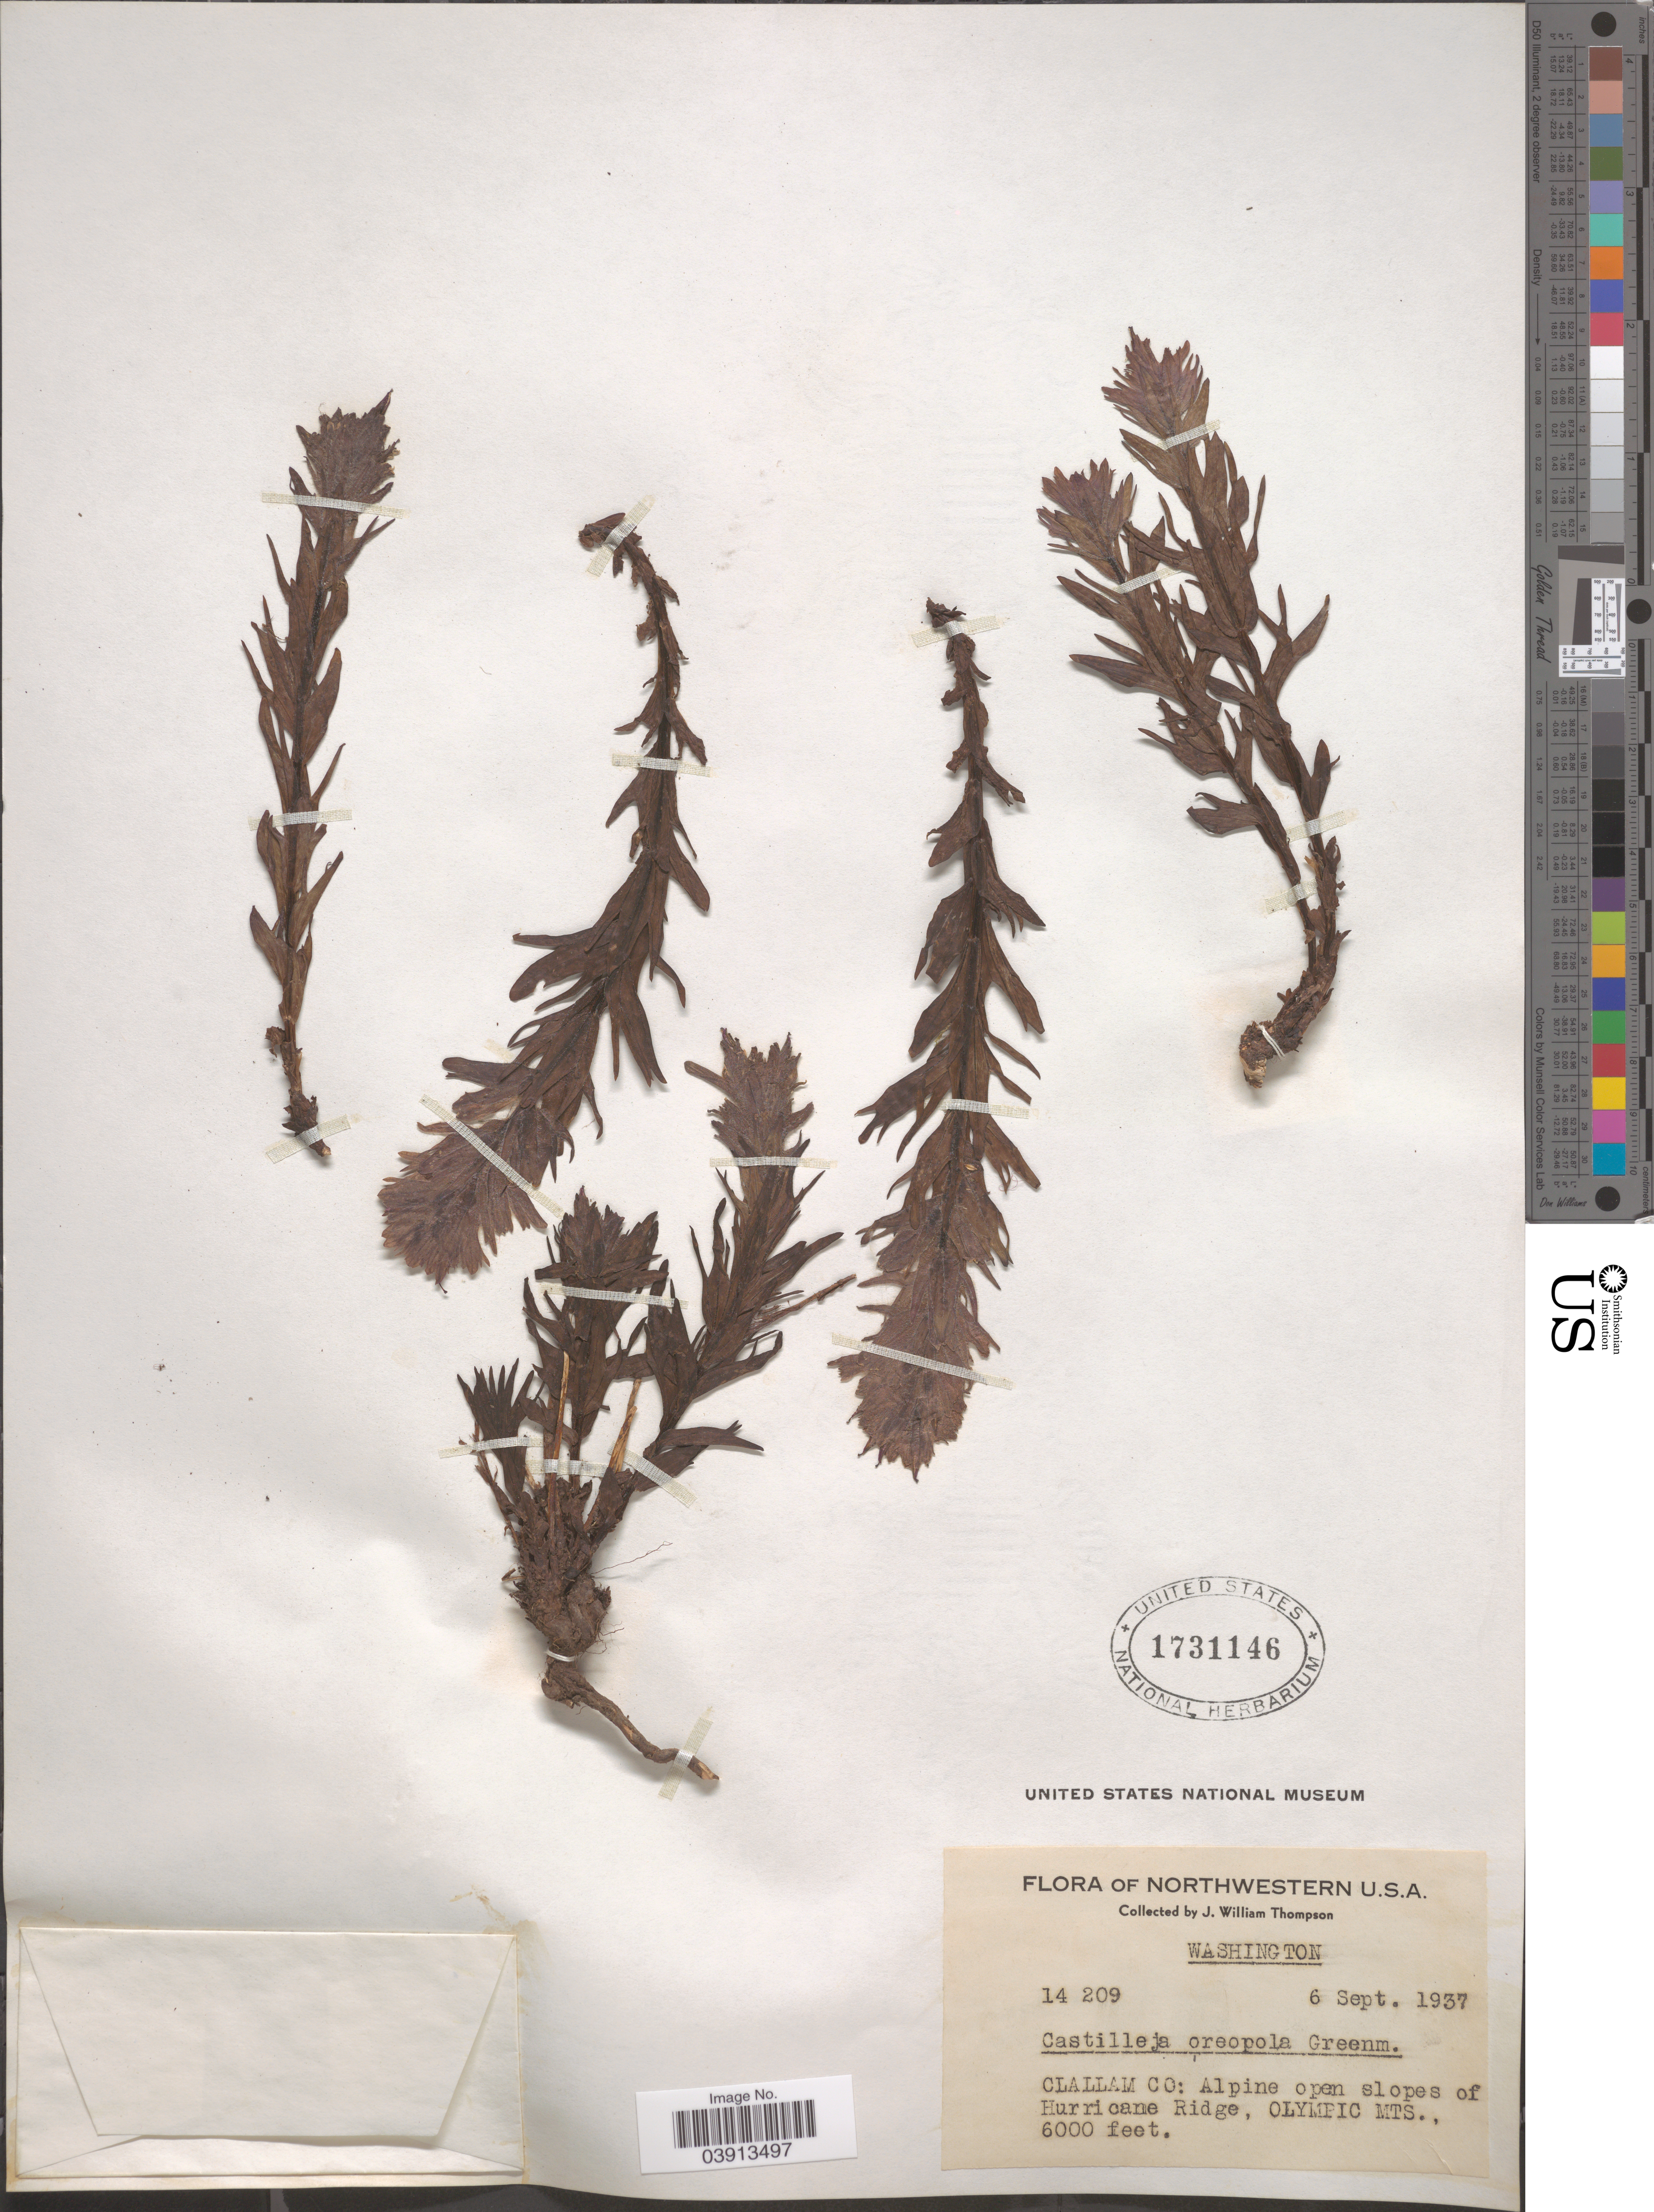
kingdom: Plantae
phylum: Tracheophyta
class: Magnoliopsida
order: Lamiales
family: Orobanchaceae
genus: Castilleja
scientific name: Castilleja parviflora var. olympica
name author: (G.N. Jones) Ownbey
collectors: J. W. Thompson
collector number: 14209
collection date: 1937-09-06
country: United States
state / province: Washington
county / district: Clallam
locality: Clallam Co: Alpine open slopes of Hurricane Ridge, Olympic Mts.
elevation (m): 1829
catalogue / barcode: US 1731146